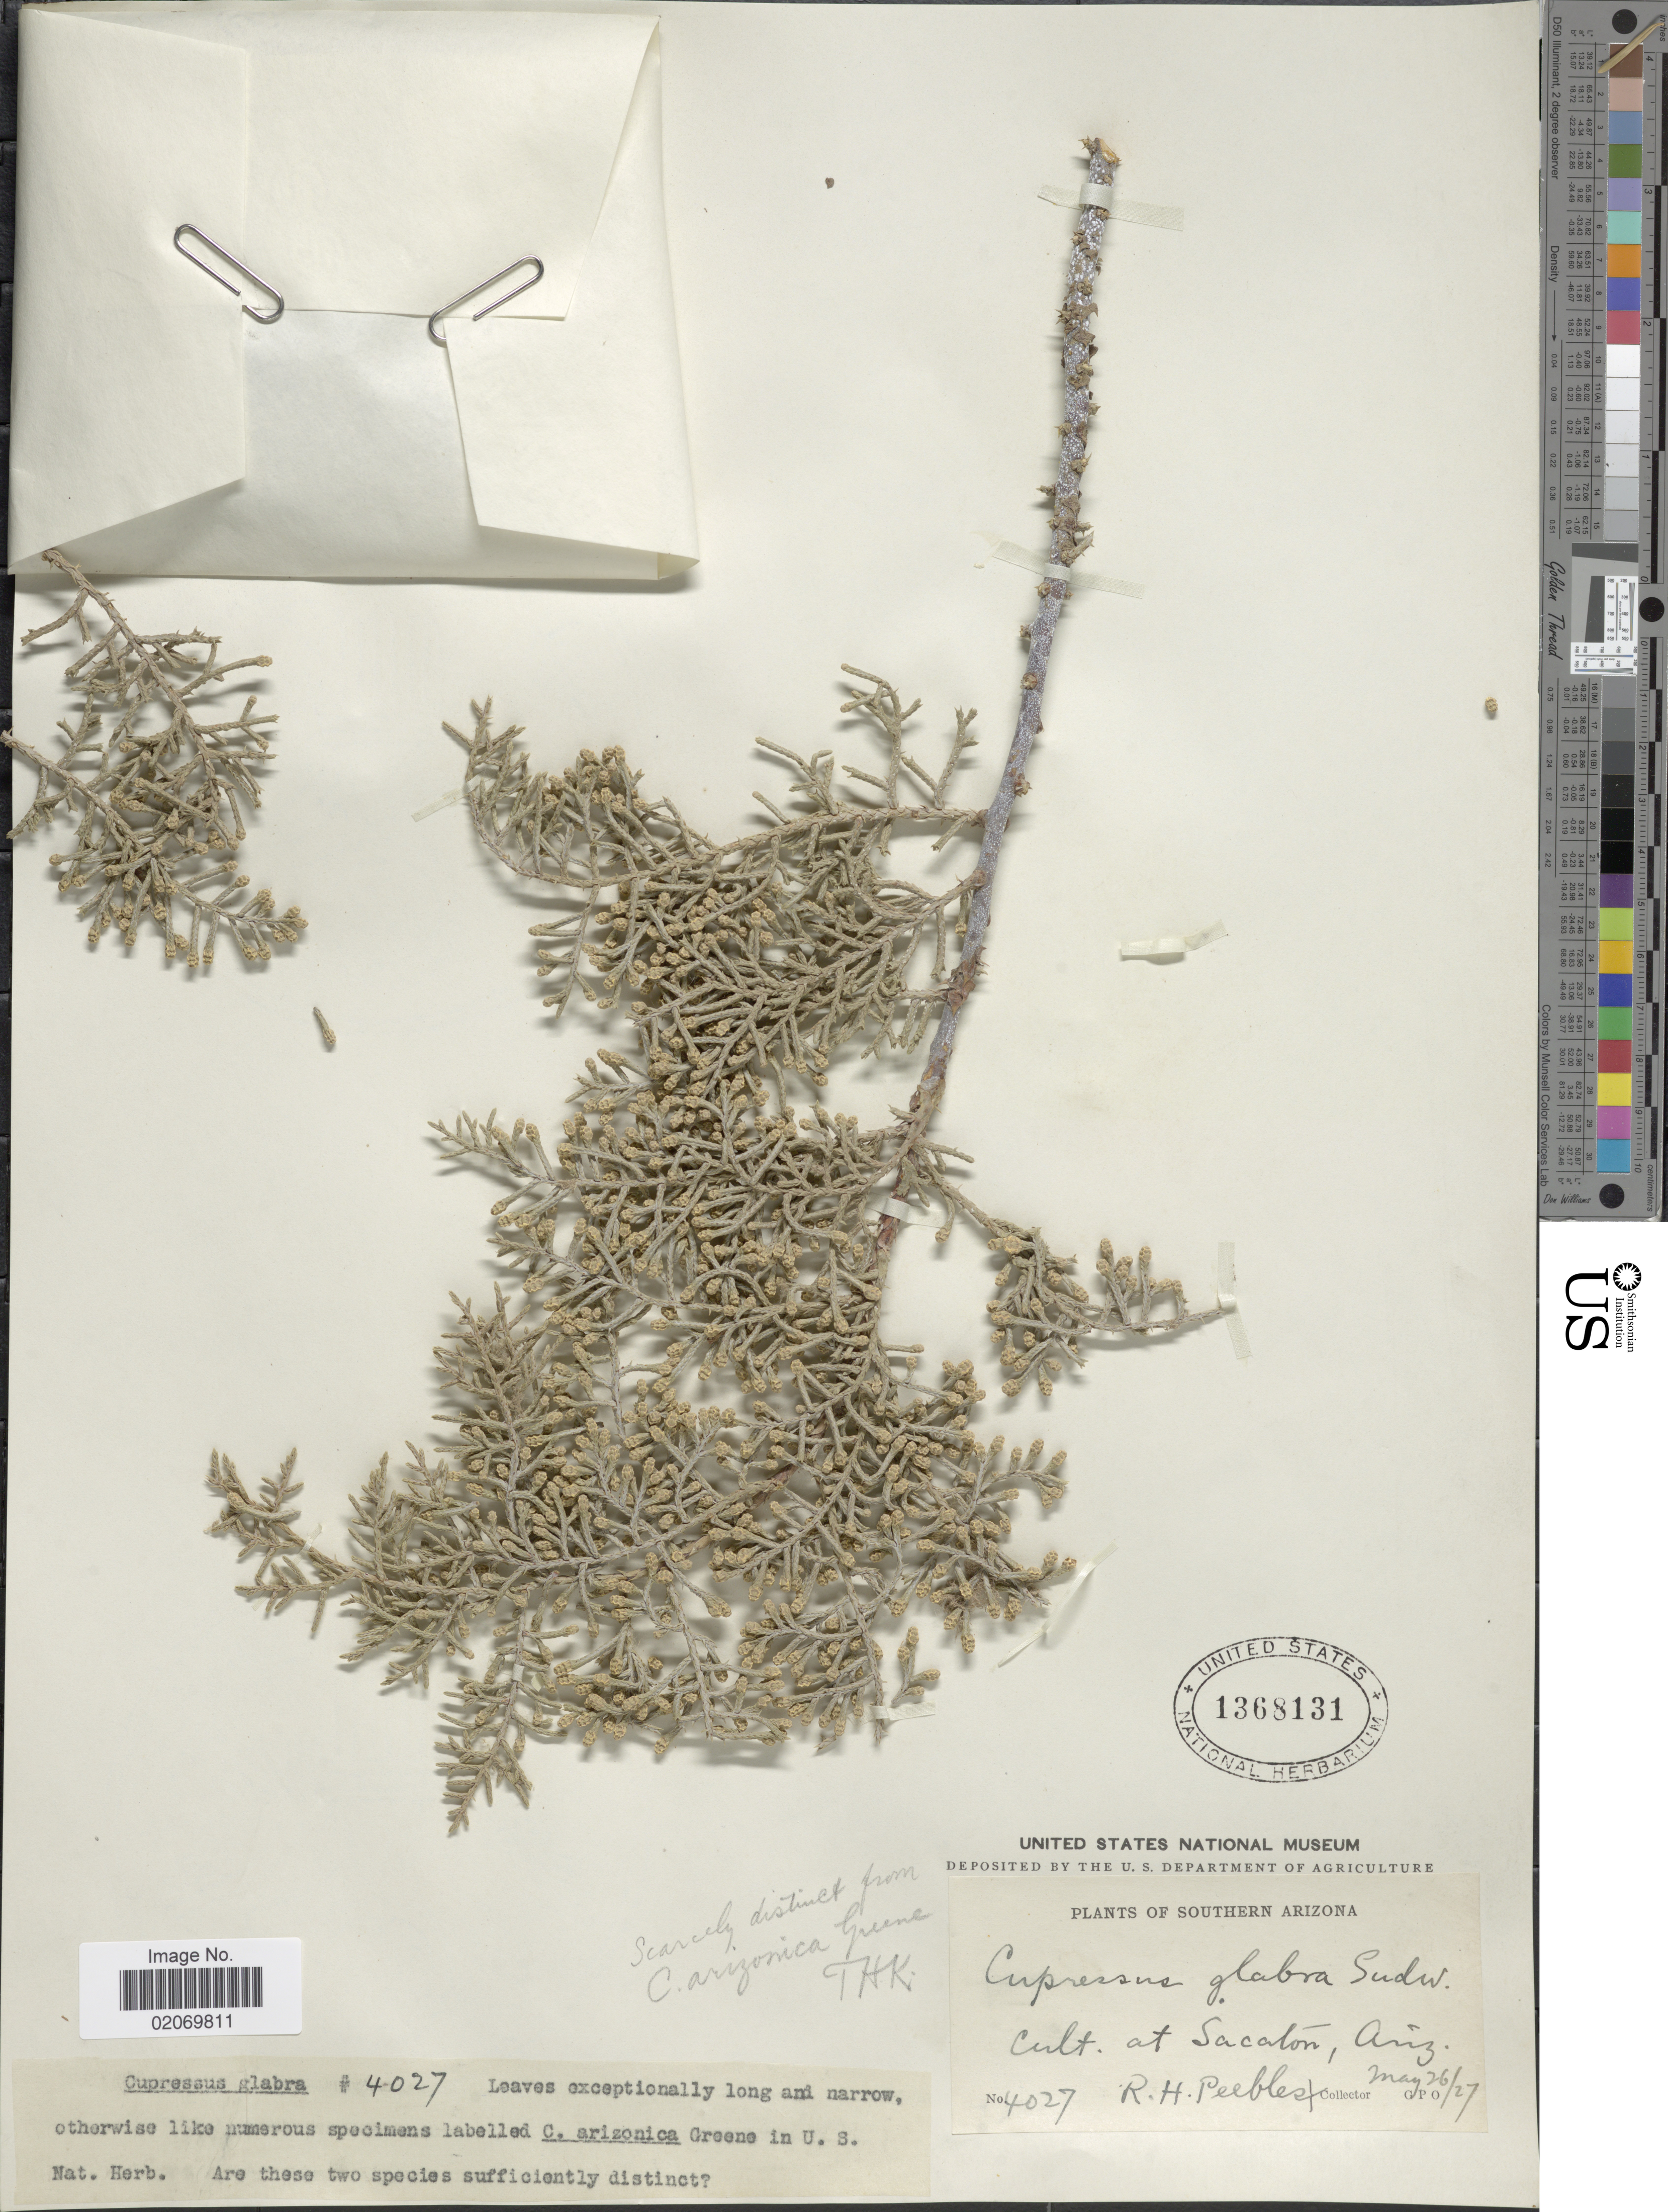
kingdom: Plantae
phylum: Tracheophyta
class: Pinopsida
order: Pinales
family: Cupressaceae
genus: Hesperocyparis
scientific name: Hesperocyparis arizonica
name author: (Greene) Bartel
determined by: (US) Smithsonian Institution - National Museum of Natural History - Department of Botany (UNITED STATES)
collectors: R. H. Peebles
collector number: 4027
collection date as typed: Transcribed d/m/y: 26/5/27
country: United States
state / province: Arizona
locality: Cult at Sacaton, Southern Arizona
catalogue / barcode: US 1368131